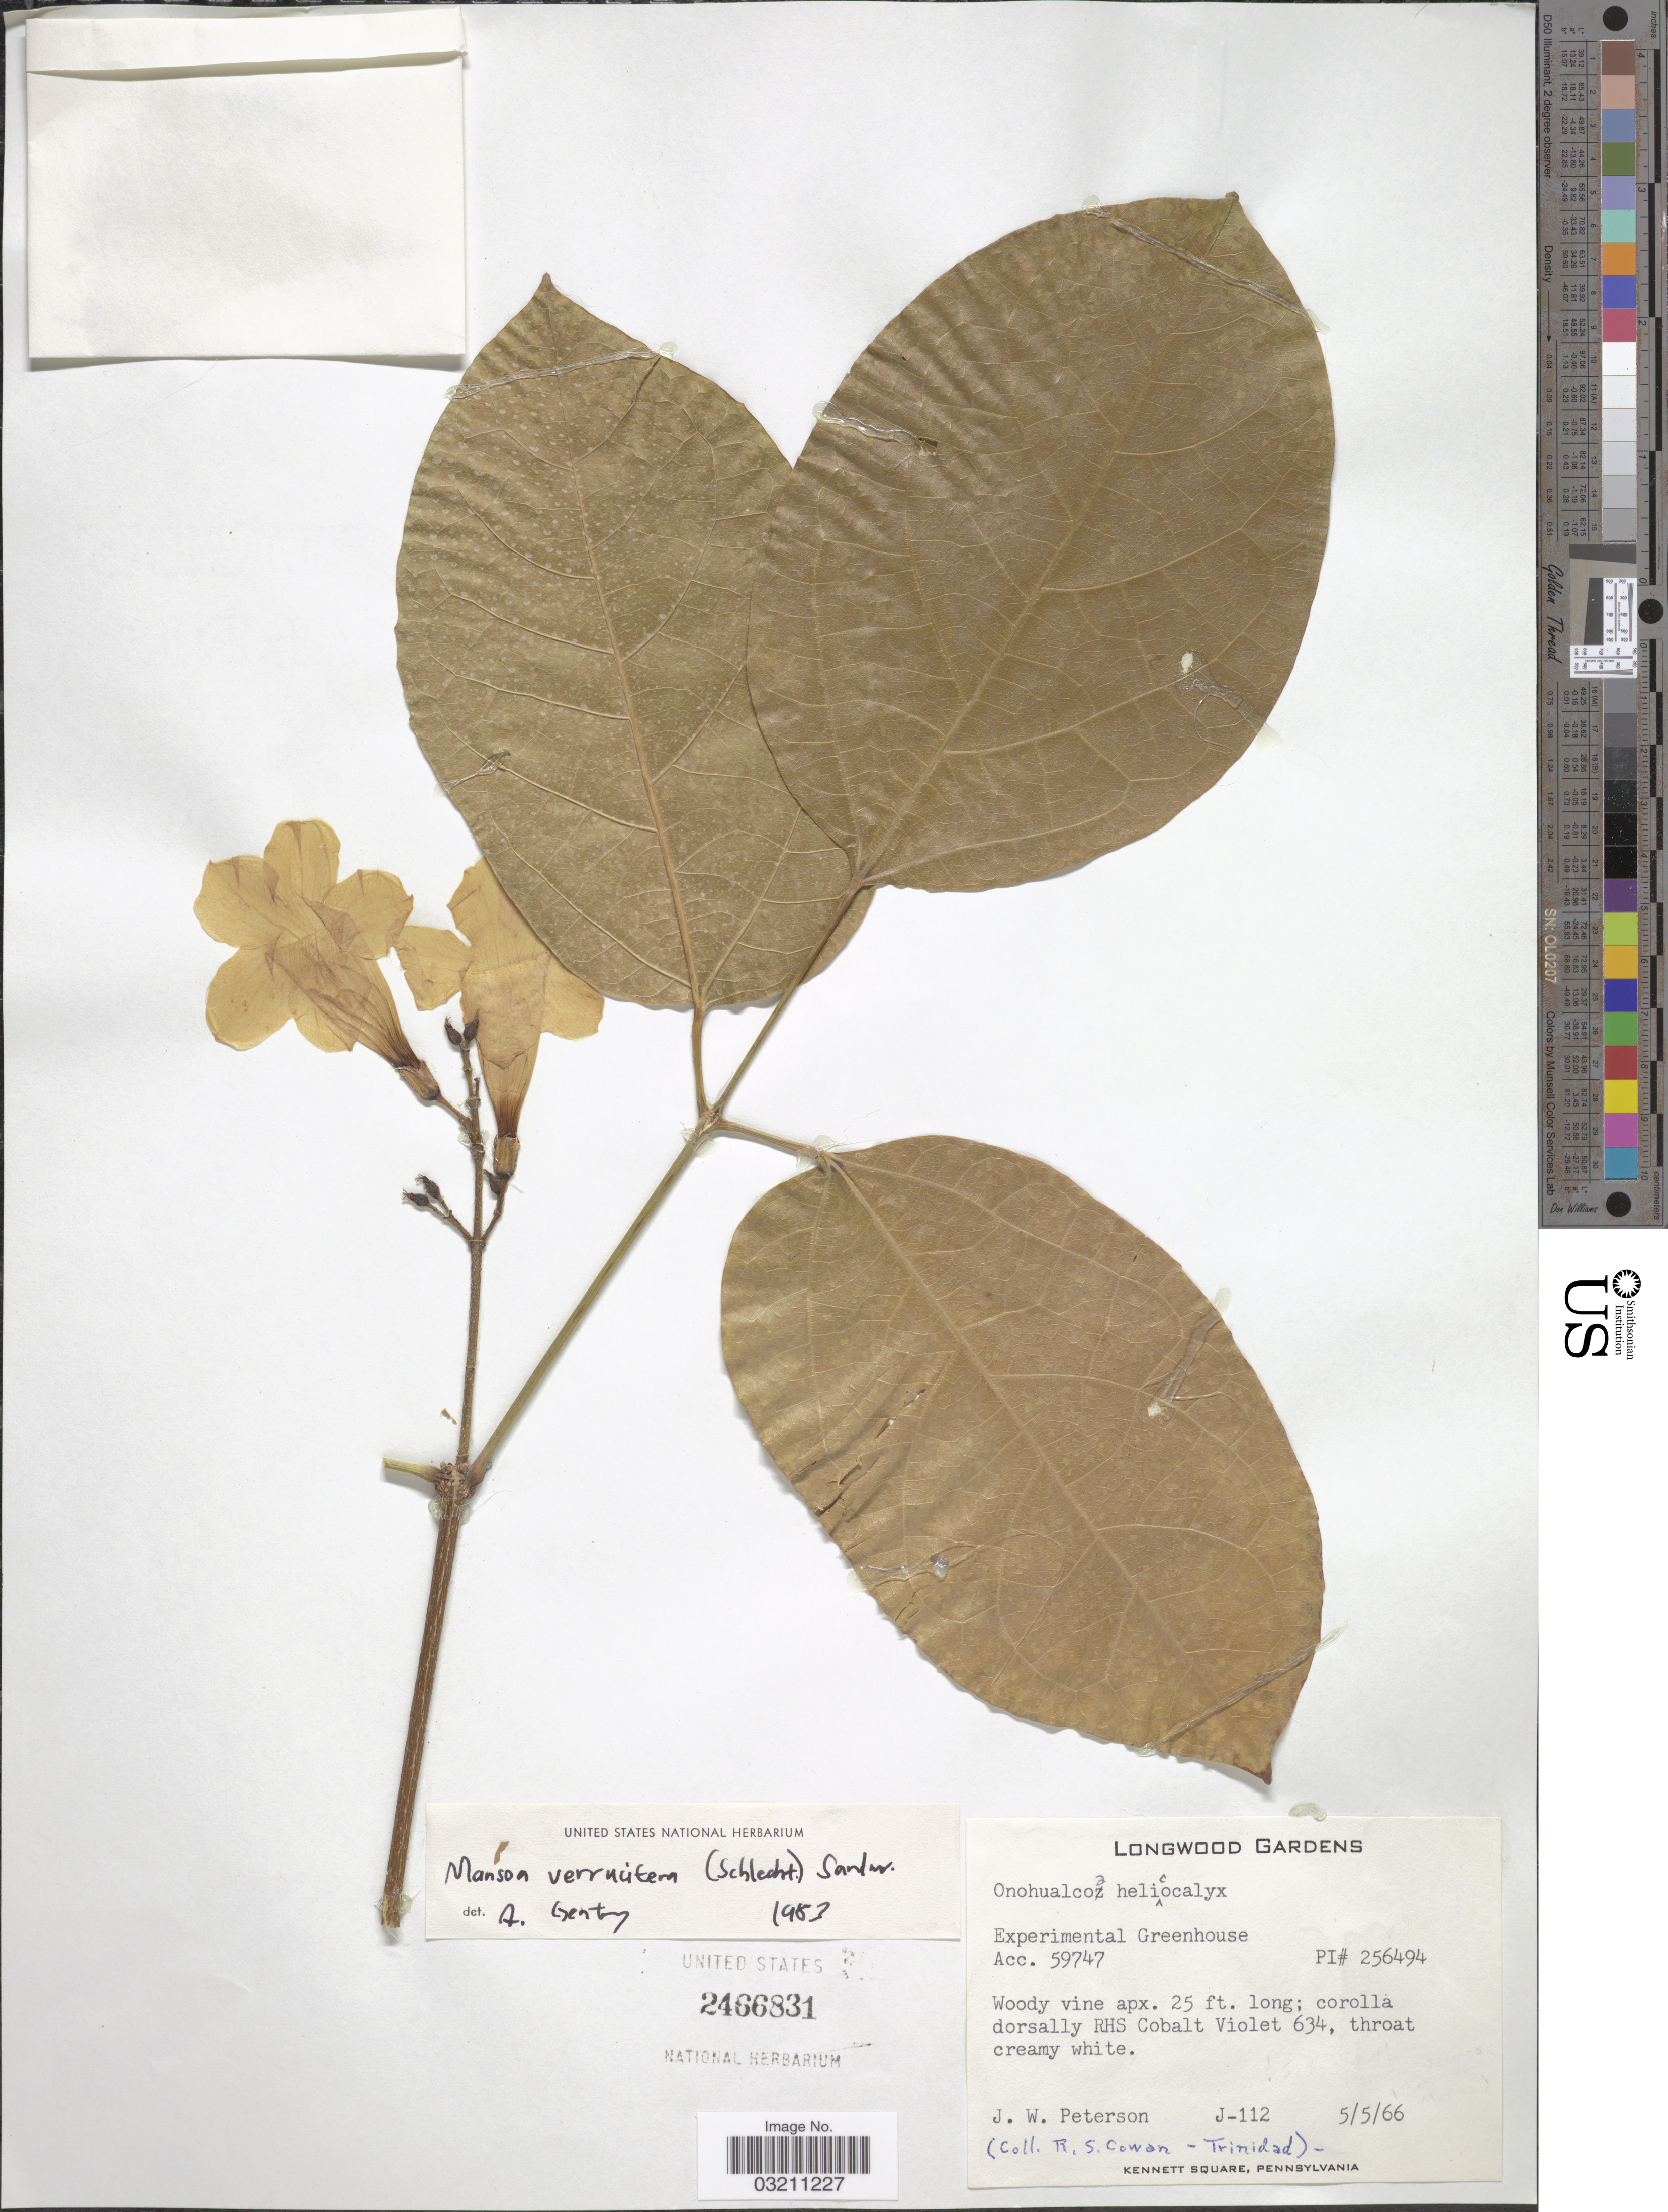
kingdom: Plantae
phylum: Tracheophyta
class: Magnoliopsida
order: Lamiales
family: Bignoniaceae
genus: Mansoa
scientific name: Mansoa verrucifera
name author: (Schltdl.) A.H. Gentry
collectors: J.W. Peterson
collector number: J-112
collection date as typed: Transcribed d/m/y: 5/5/66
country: United States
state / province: Pennsylvania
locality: Longwood Gardens. Experimental Greenhouse. Kennett Square.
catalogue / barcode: US 2466831